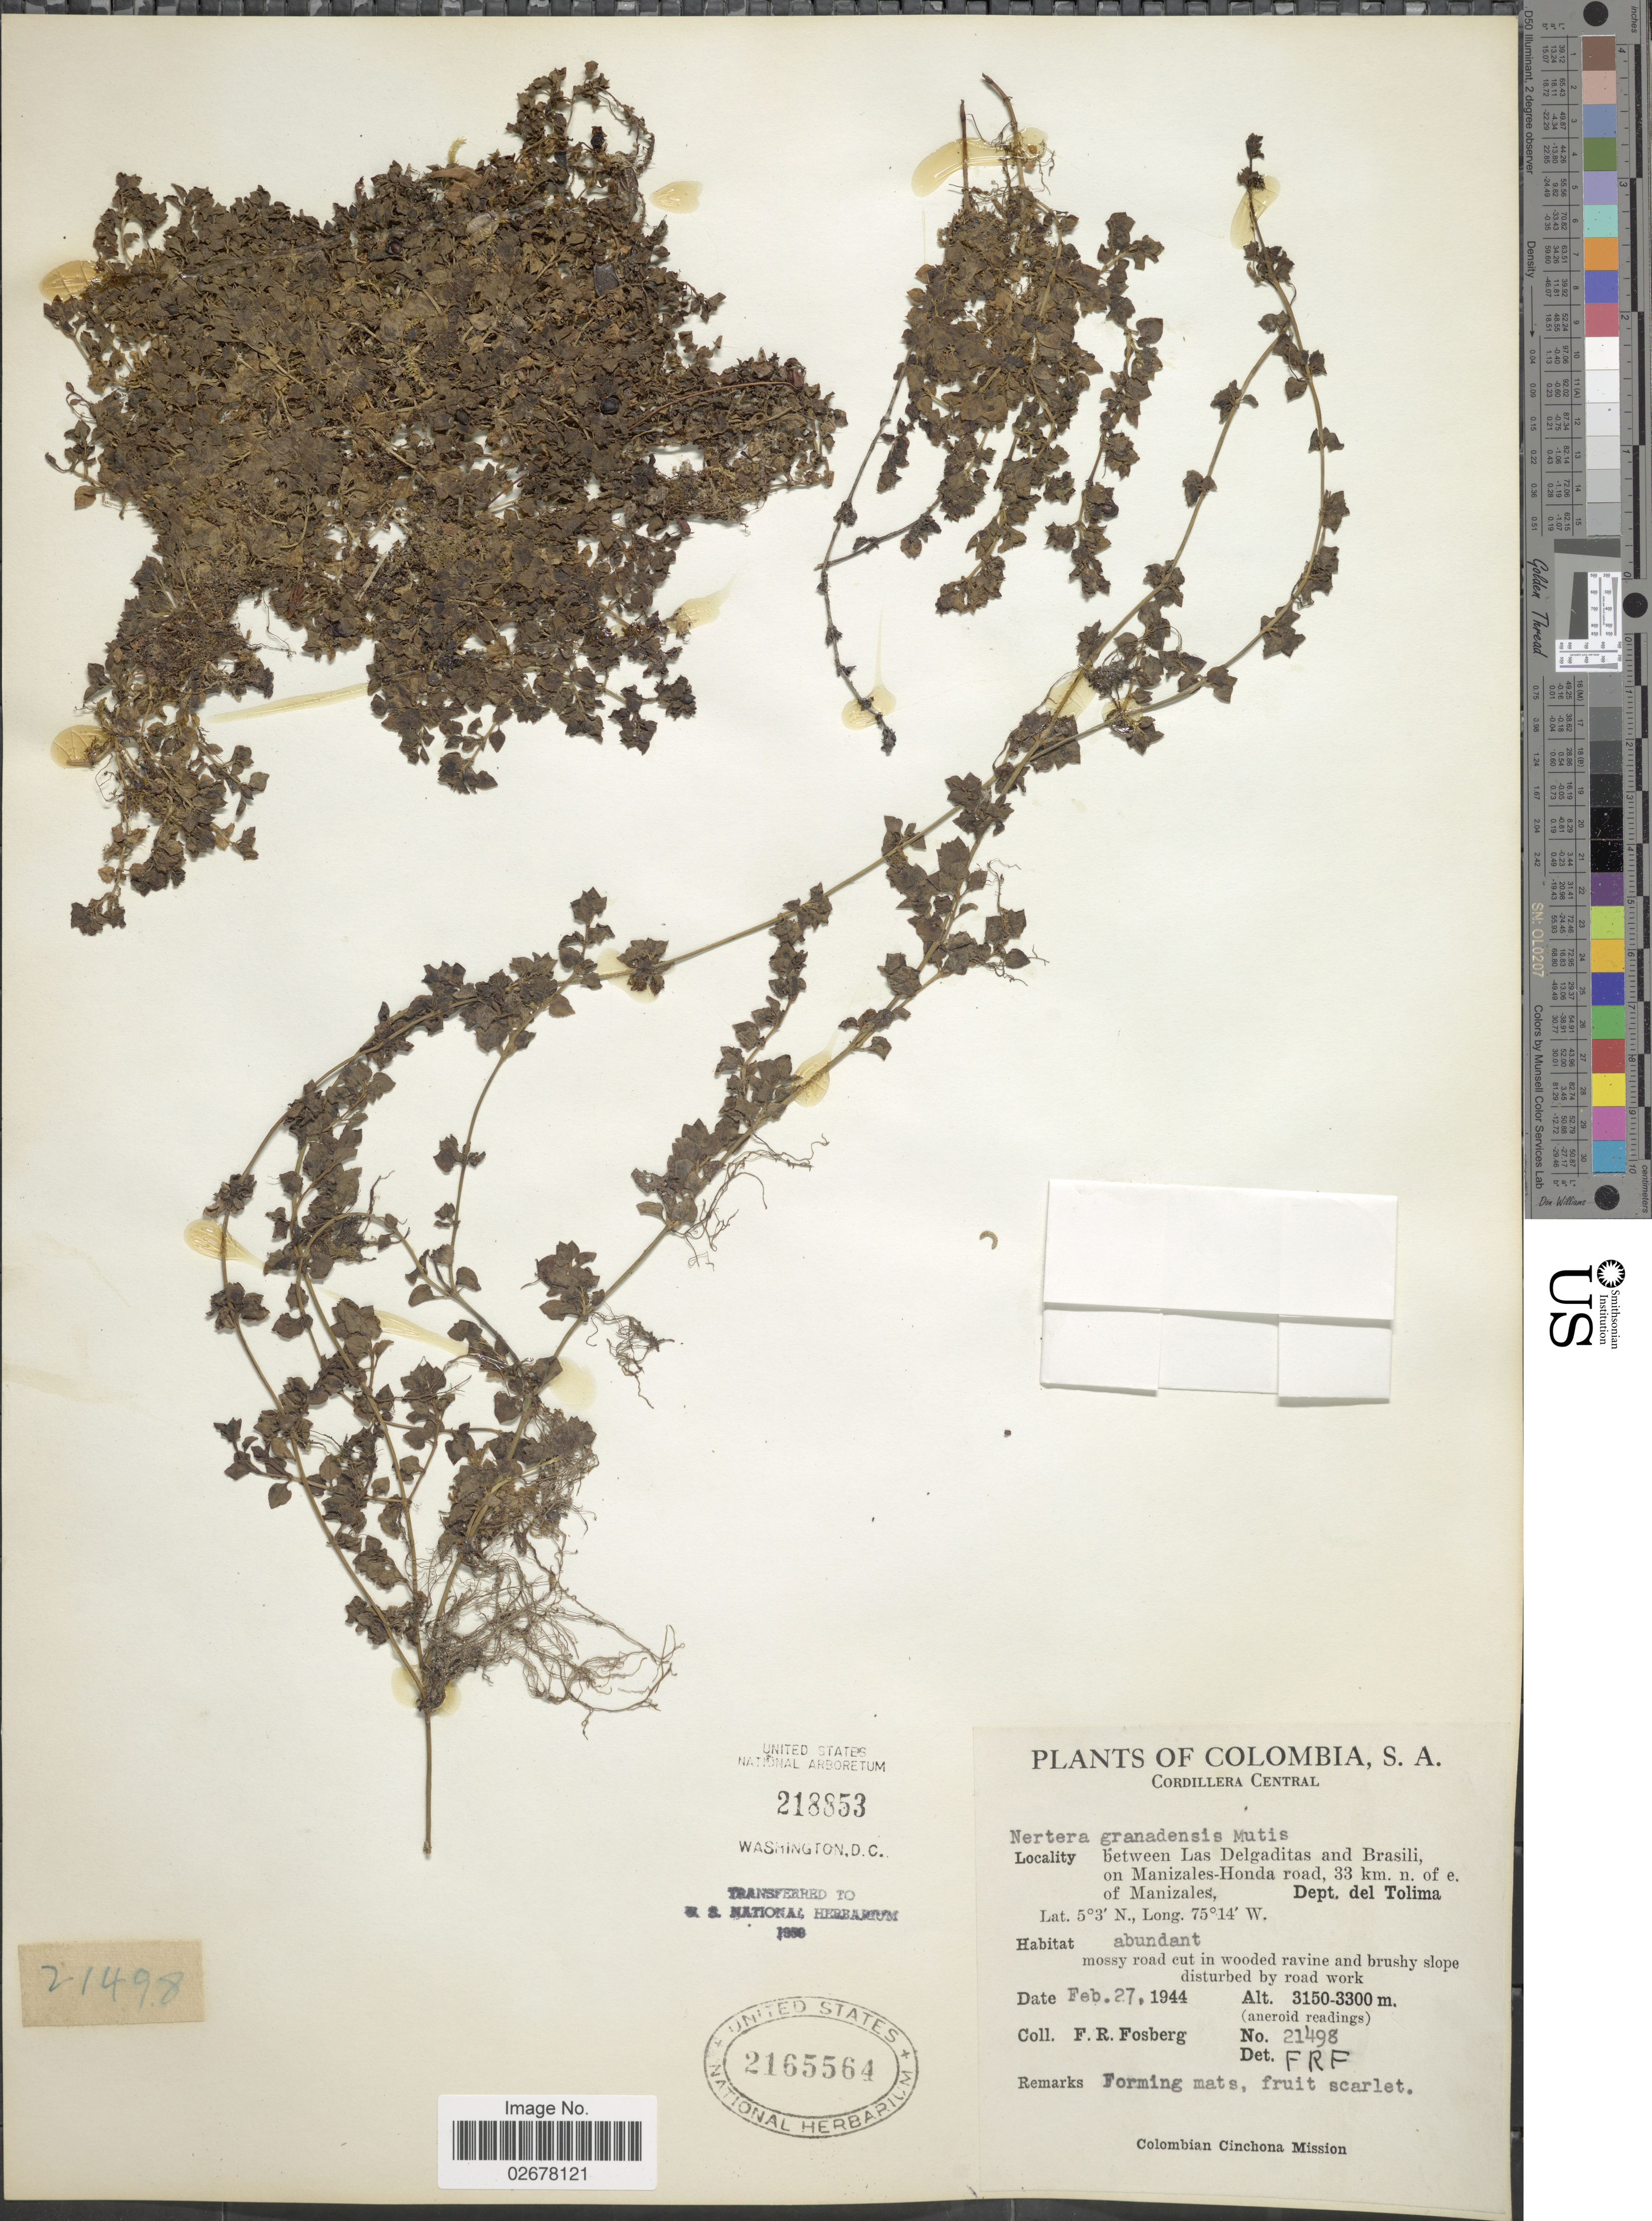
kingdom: Plantae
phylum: Tracheophyta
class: Magnoliopsida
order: Gentianales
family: Rubiaceae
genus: Nertera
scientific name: Nertera depressa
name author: Banks & Sol. ex Gaertn.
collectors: F. R. Fosberg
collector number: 21498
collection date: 1944-02-27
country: Colombia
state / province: Tolima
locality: Cordillera Central, between Las Delgaditas and Brasili, on Manizales-Honda road, 33 km n. of e. of Manizales, Dept. del Tolima, abundant mossy road cut in wooded ravine and brushy slope disturbed by road work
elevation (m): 3150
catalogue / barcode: US 2165564